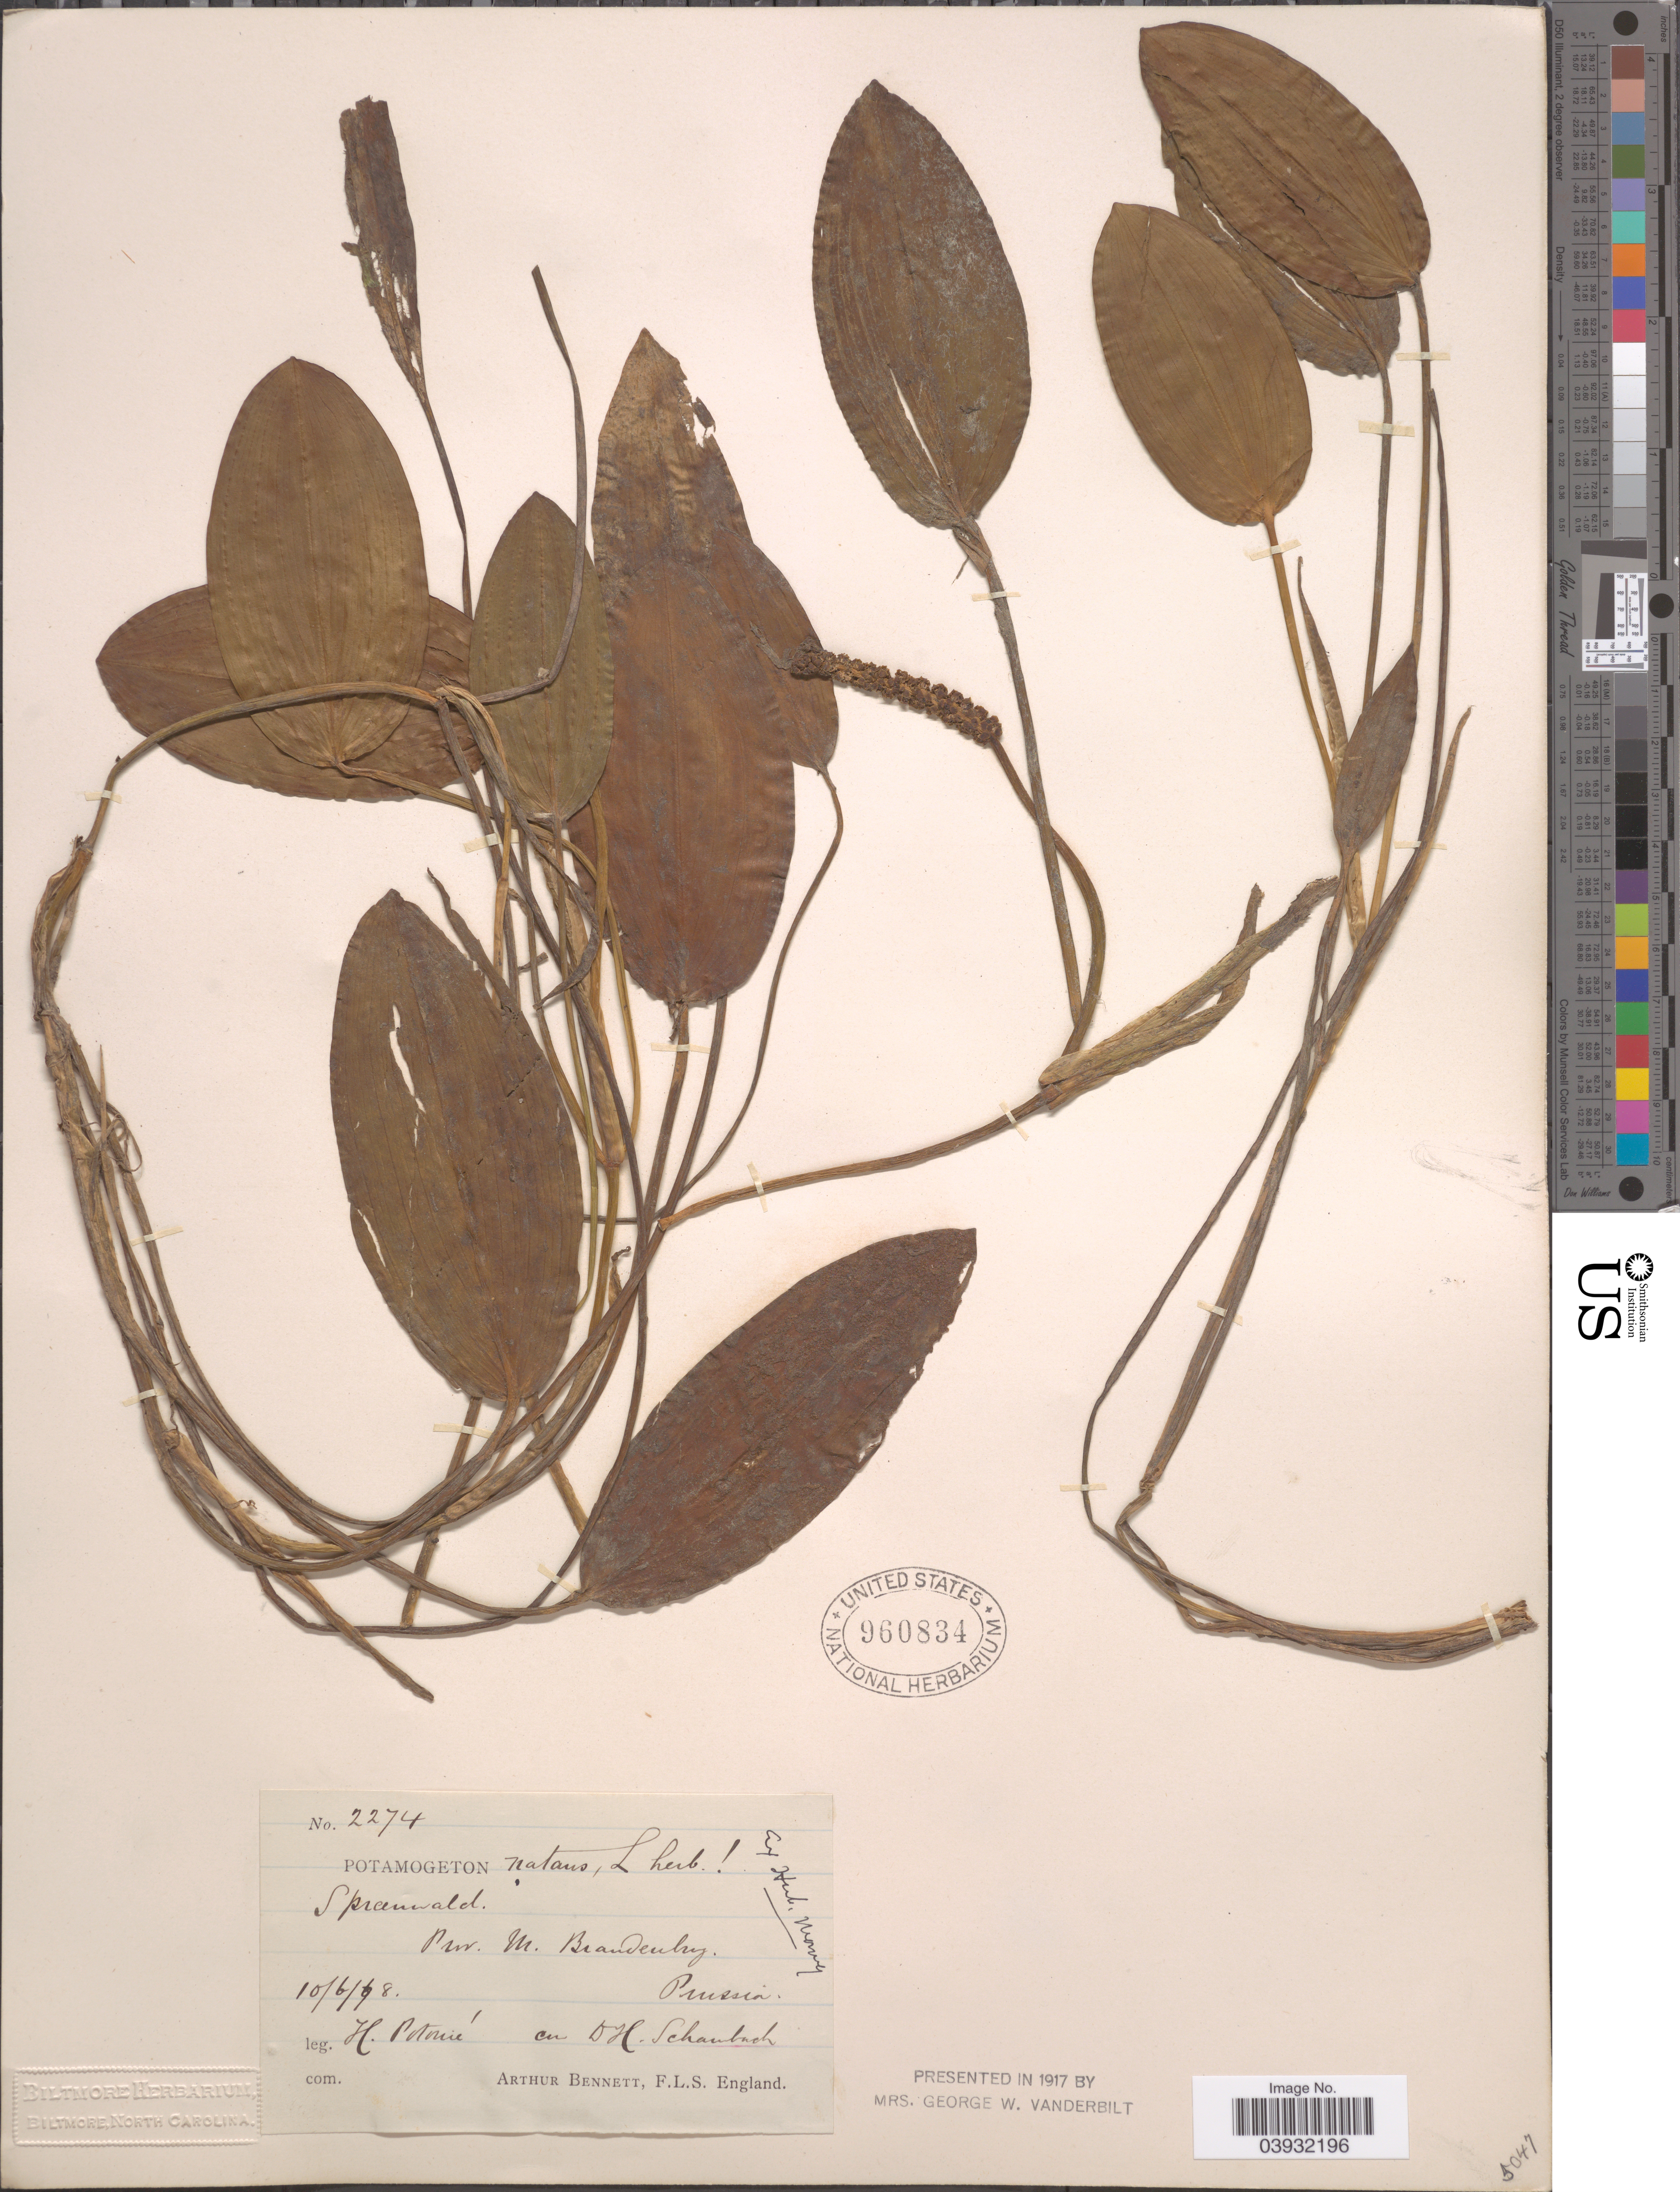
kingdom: Plantae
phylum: Tracheophyta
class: Liliopsida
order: Alismatales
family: Potamogetonaceae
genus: Potamogeton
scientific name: Potamogeton natans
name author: L.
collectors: H. Potonié & D. Schambach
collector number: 2274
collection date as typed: Transcribed d/m/y: 10/6/78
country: Germany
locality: Prov. M. Brandenberg. Prussia.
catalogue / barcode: US 960834